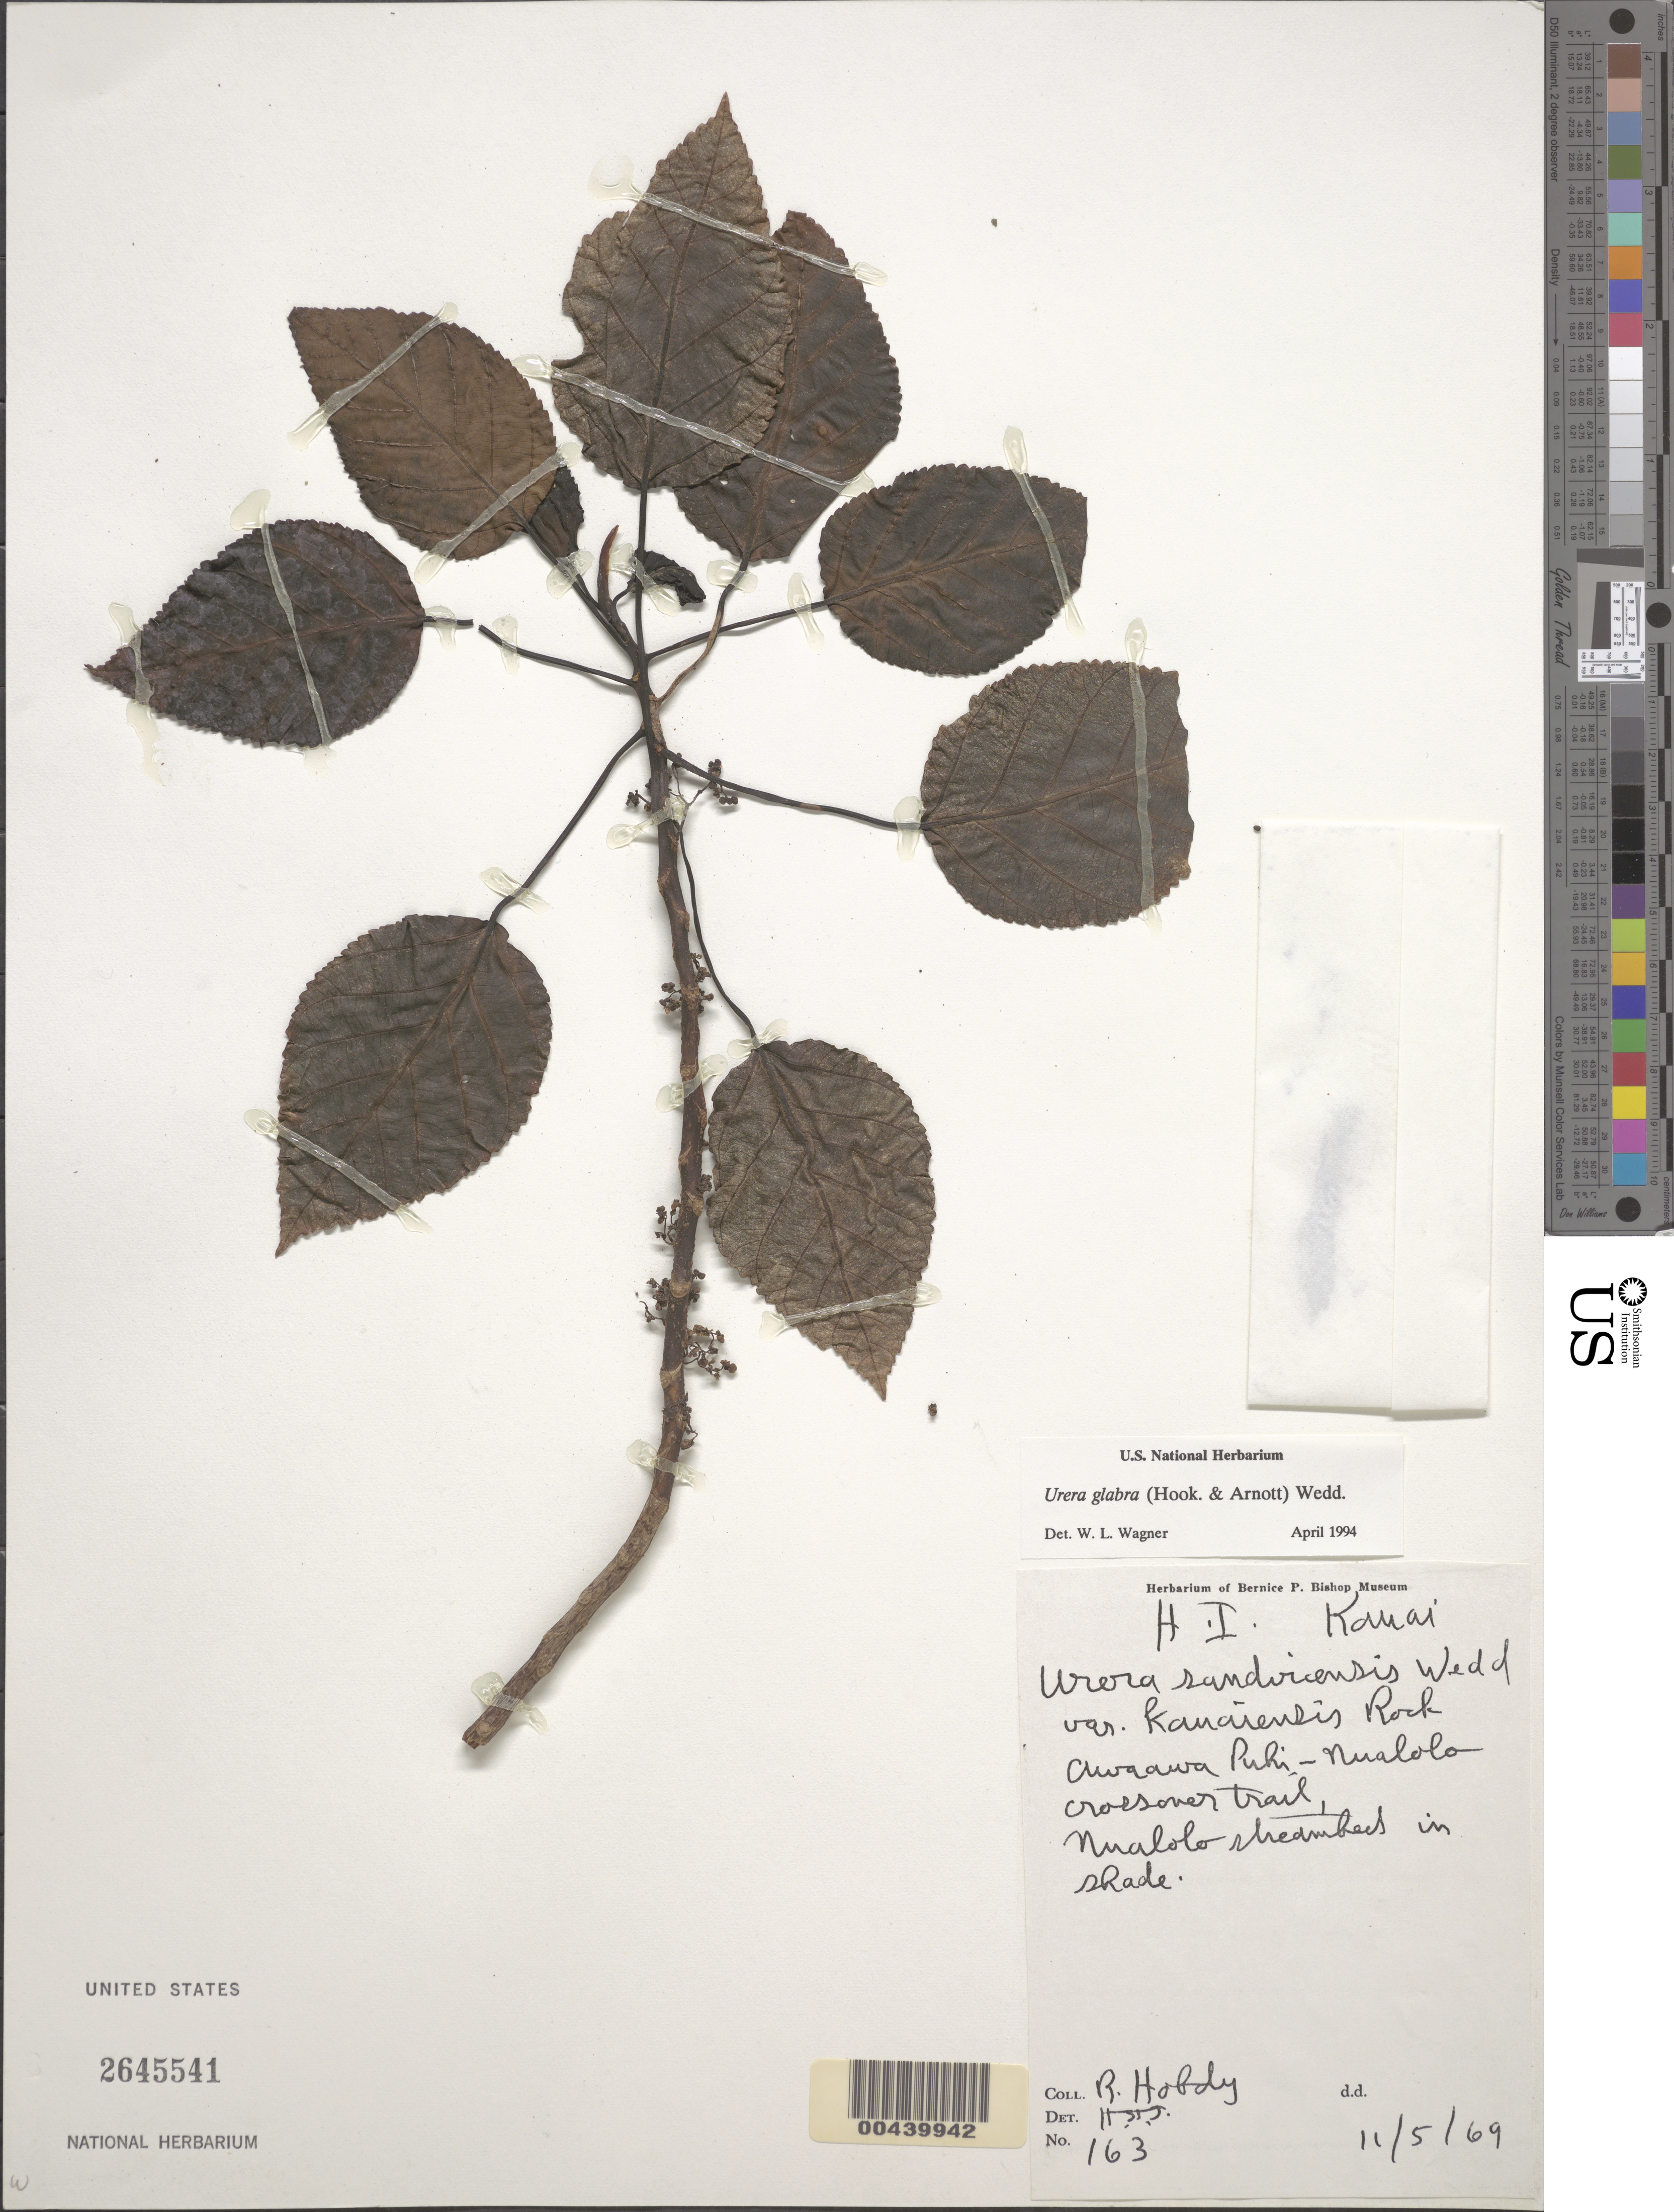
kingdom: Plantae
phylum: Tracheophyta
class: Magnoliopsida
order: Rosales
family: Urticaceae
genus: Touchardia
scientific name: Touchardia oahuensis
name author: T. Wells & A. K. Monro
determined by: Wagner, W. L., (BOT), Smithsonian Institution - National Museum of Natural History (UNITED STATES)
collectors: R. Hobdy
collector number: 163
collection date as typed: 5 Nov 1969 or 11 May 1969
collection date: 1969-05-11 or 1969-11-05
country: United States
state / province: Hawaii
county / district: Kauai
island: Kaua'i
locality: Awaawa Puhi-Nualolo crossover trail, Nualolo streambed.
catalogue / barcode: US 2645541